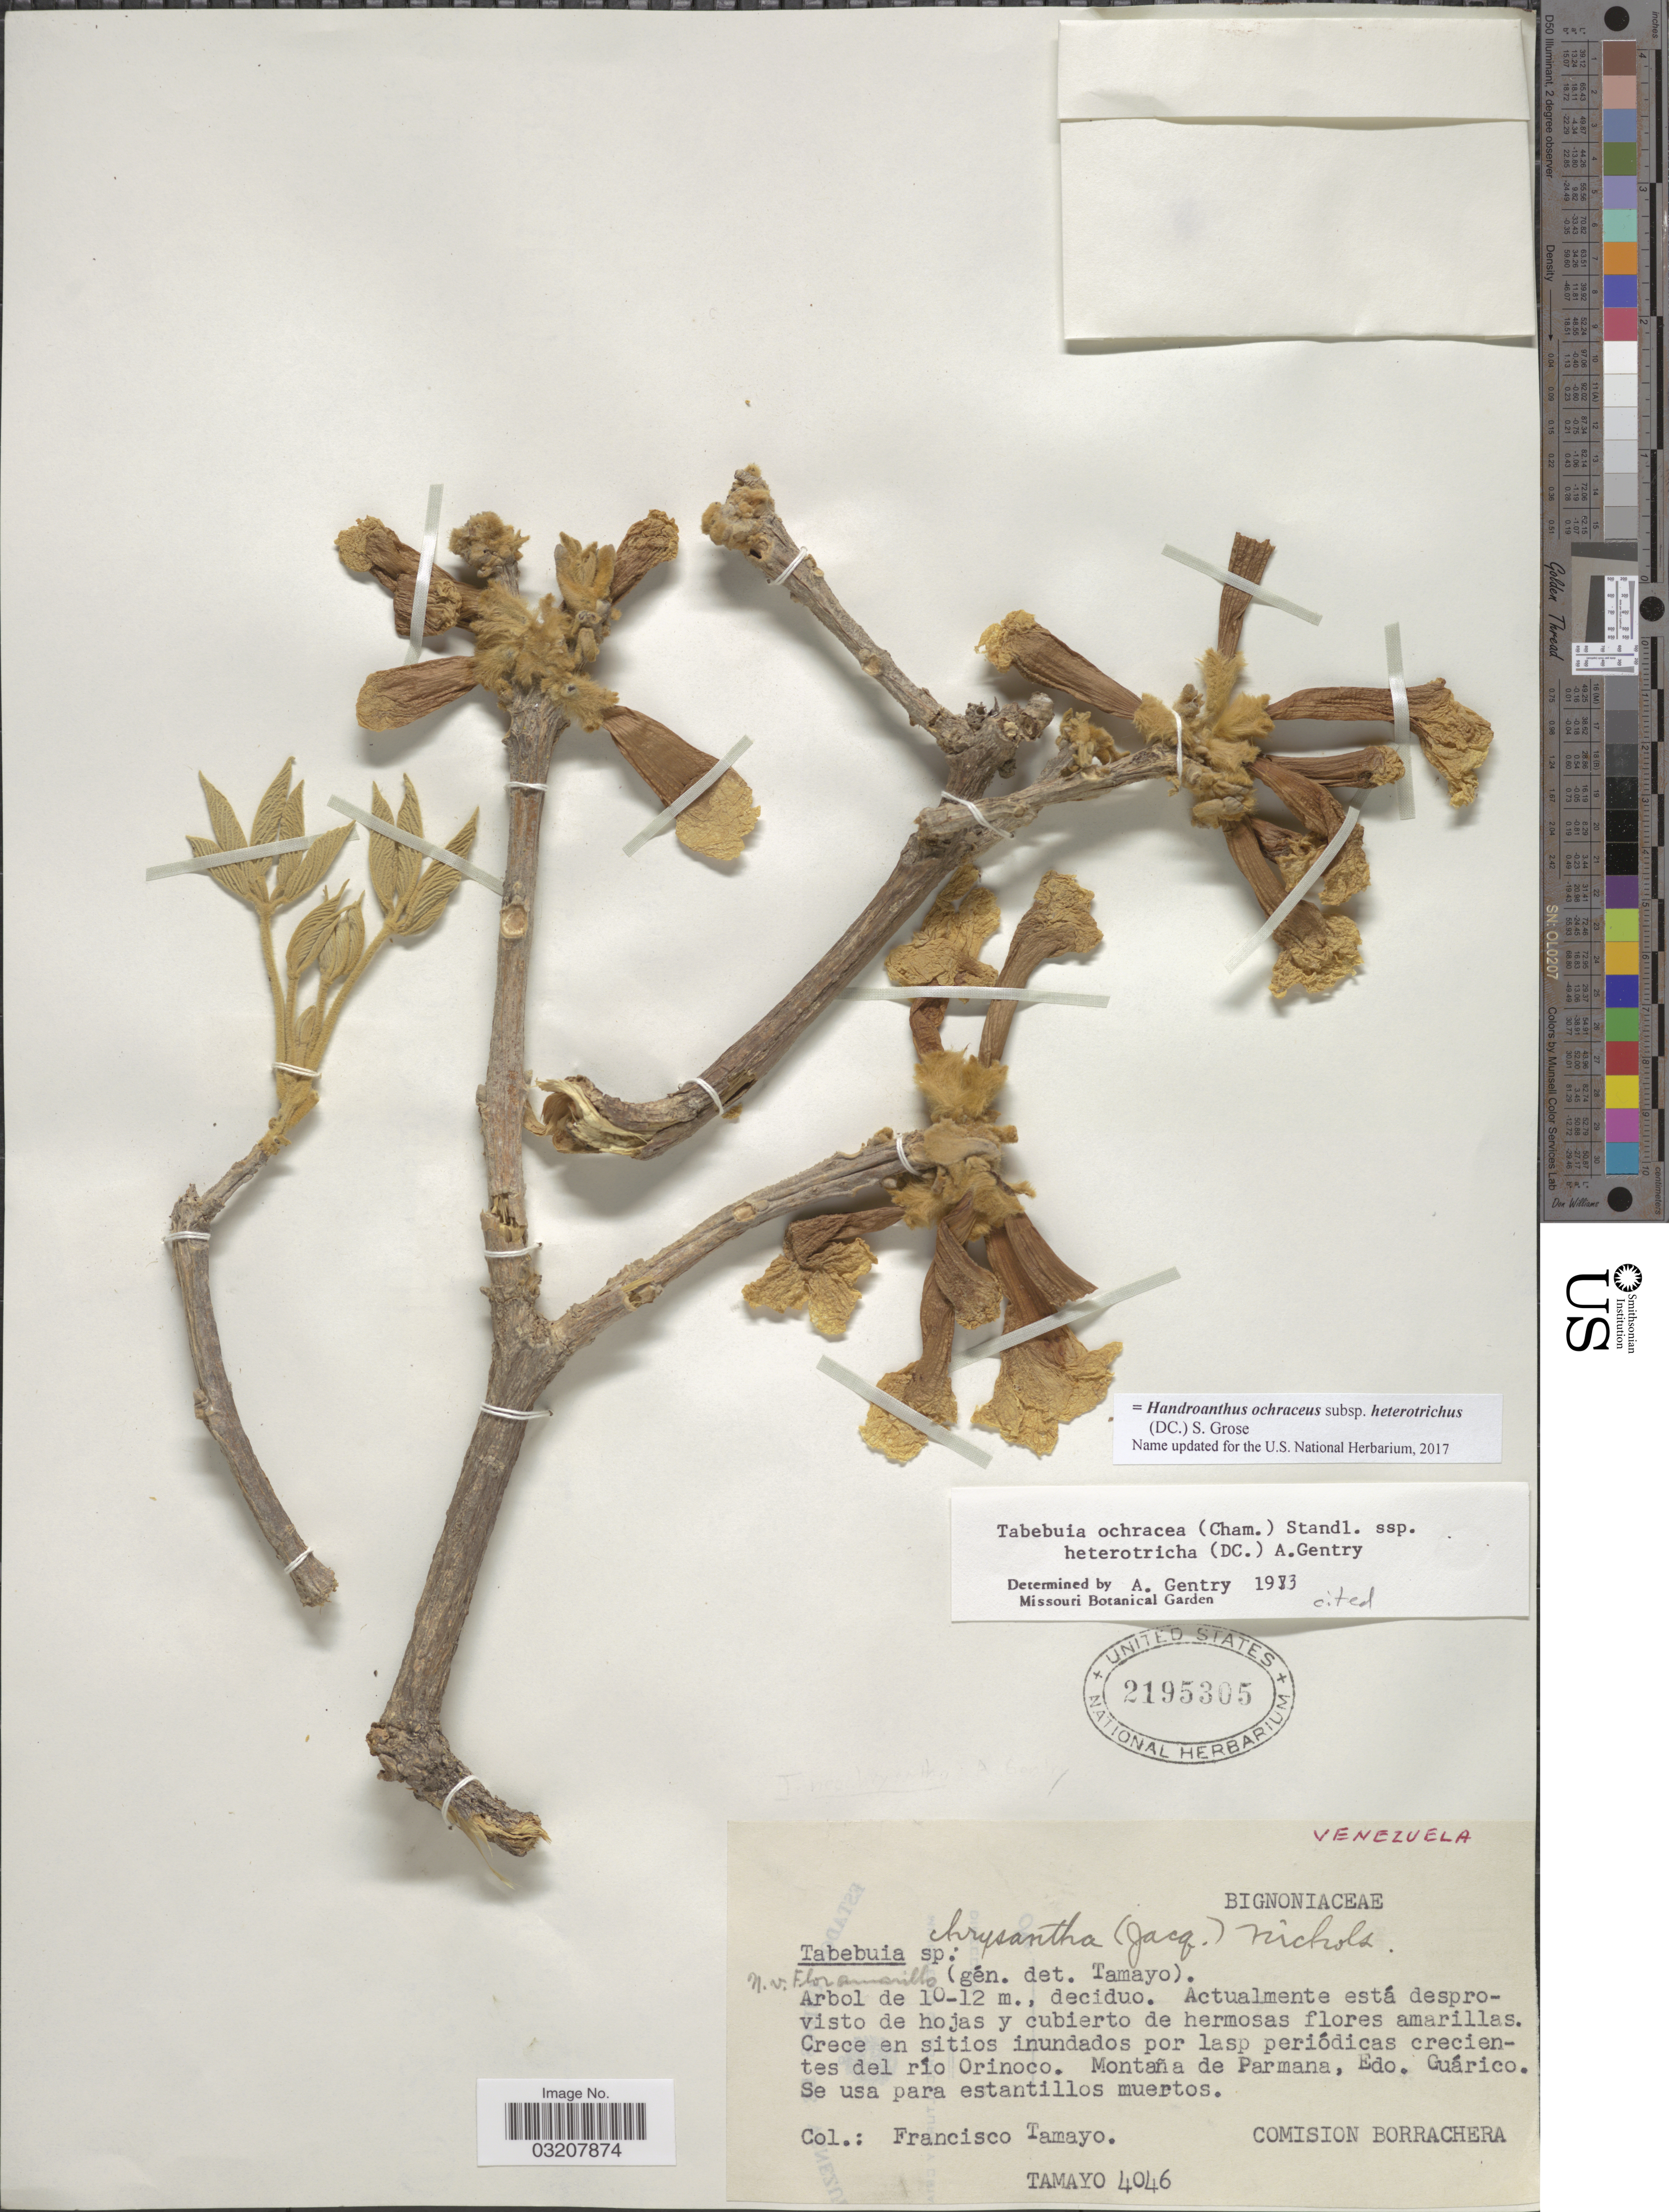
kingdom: Plantae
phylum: Tracheophyta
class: Magnoliopsida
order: Lamiales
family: Bignoniaceae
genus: Handroanthus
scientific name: Handroanthus ochraceus subsp. heterotrichus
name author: (DC.) S.O. Grose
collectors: F. Tamayo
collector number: Tamayo4046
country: Venezuela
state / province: Guárico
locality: Crecientes del río Orinoco. Montaña de Parmana.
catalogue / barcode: US 2195305